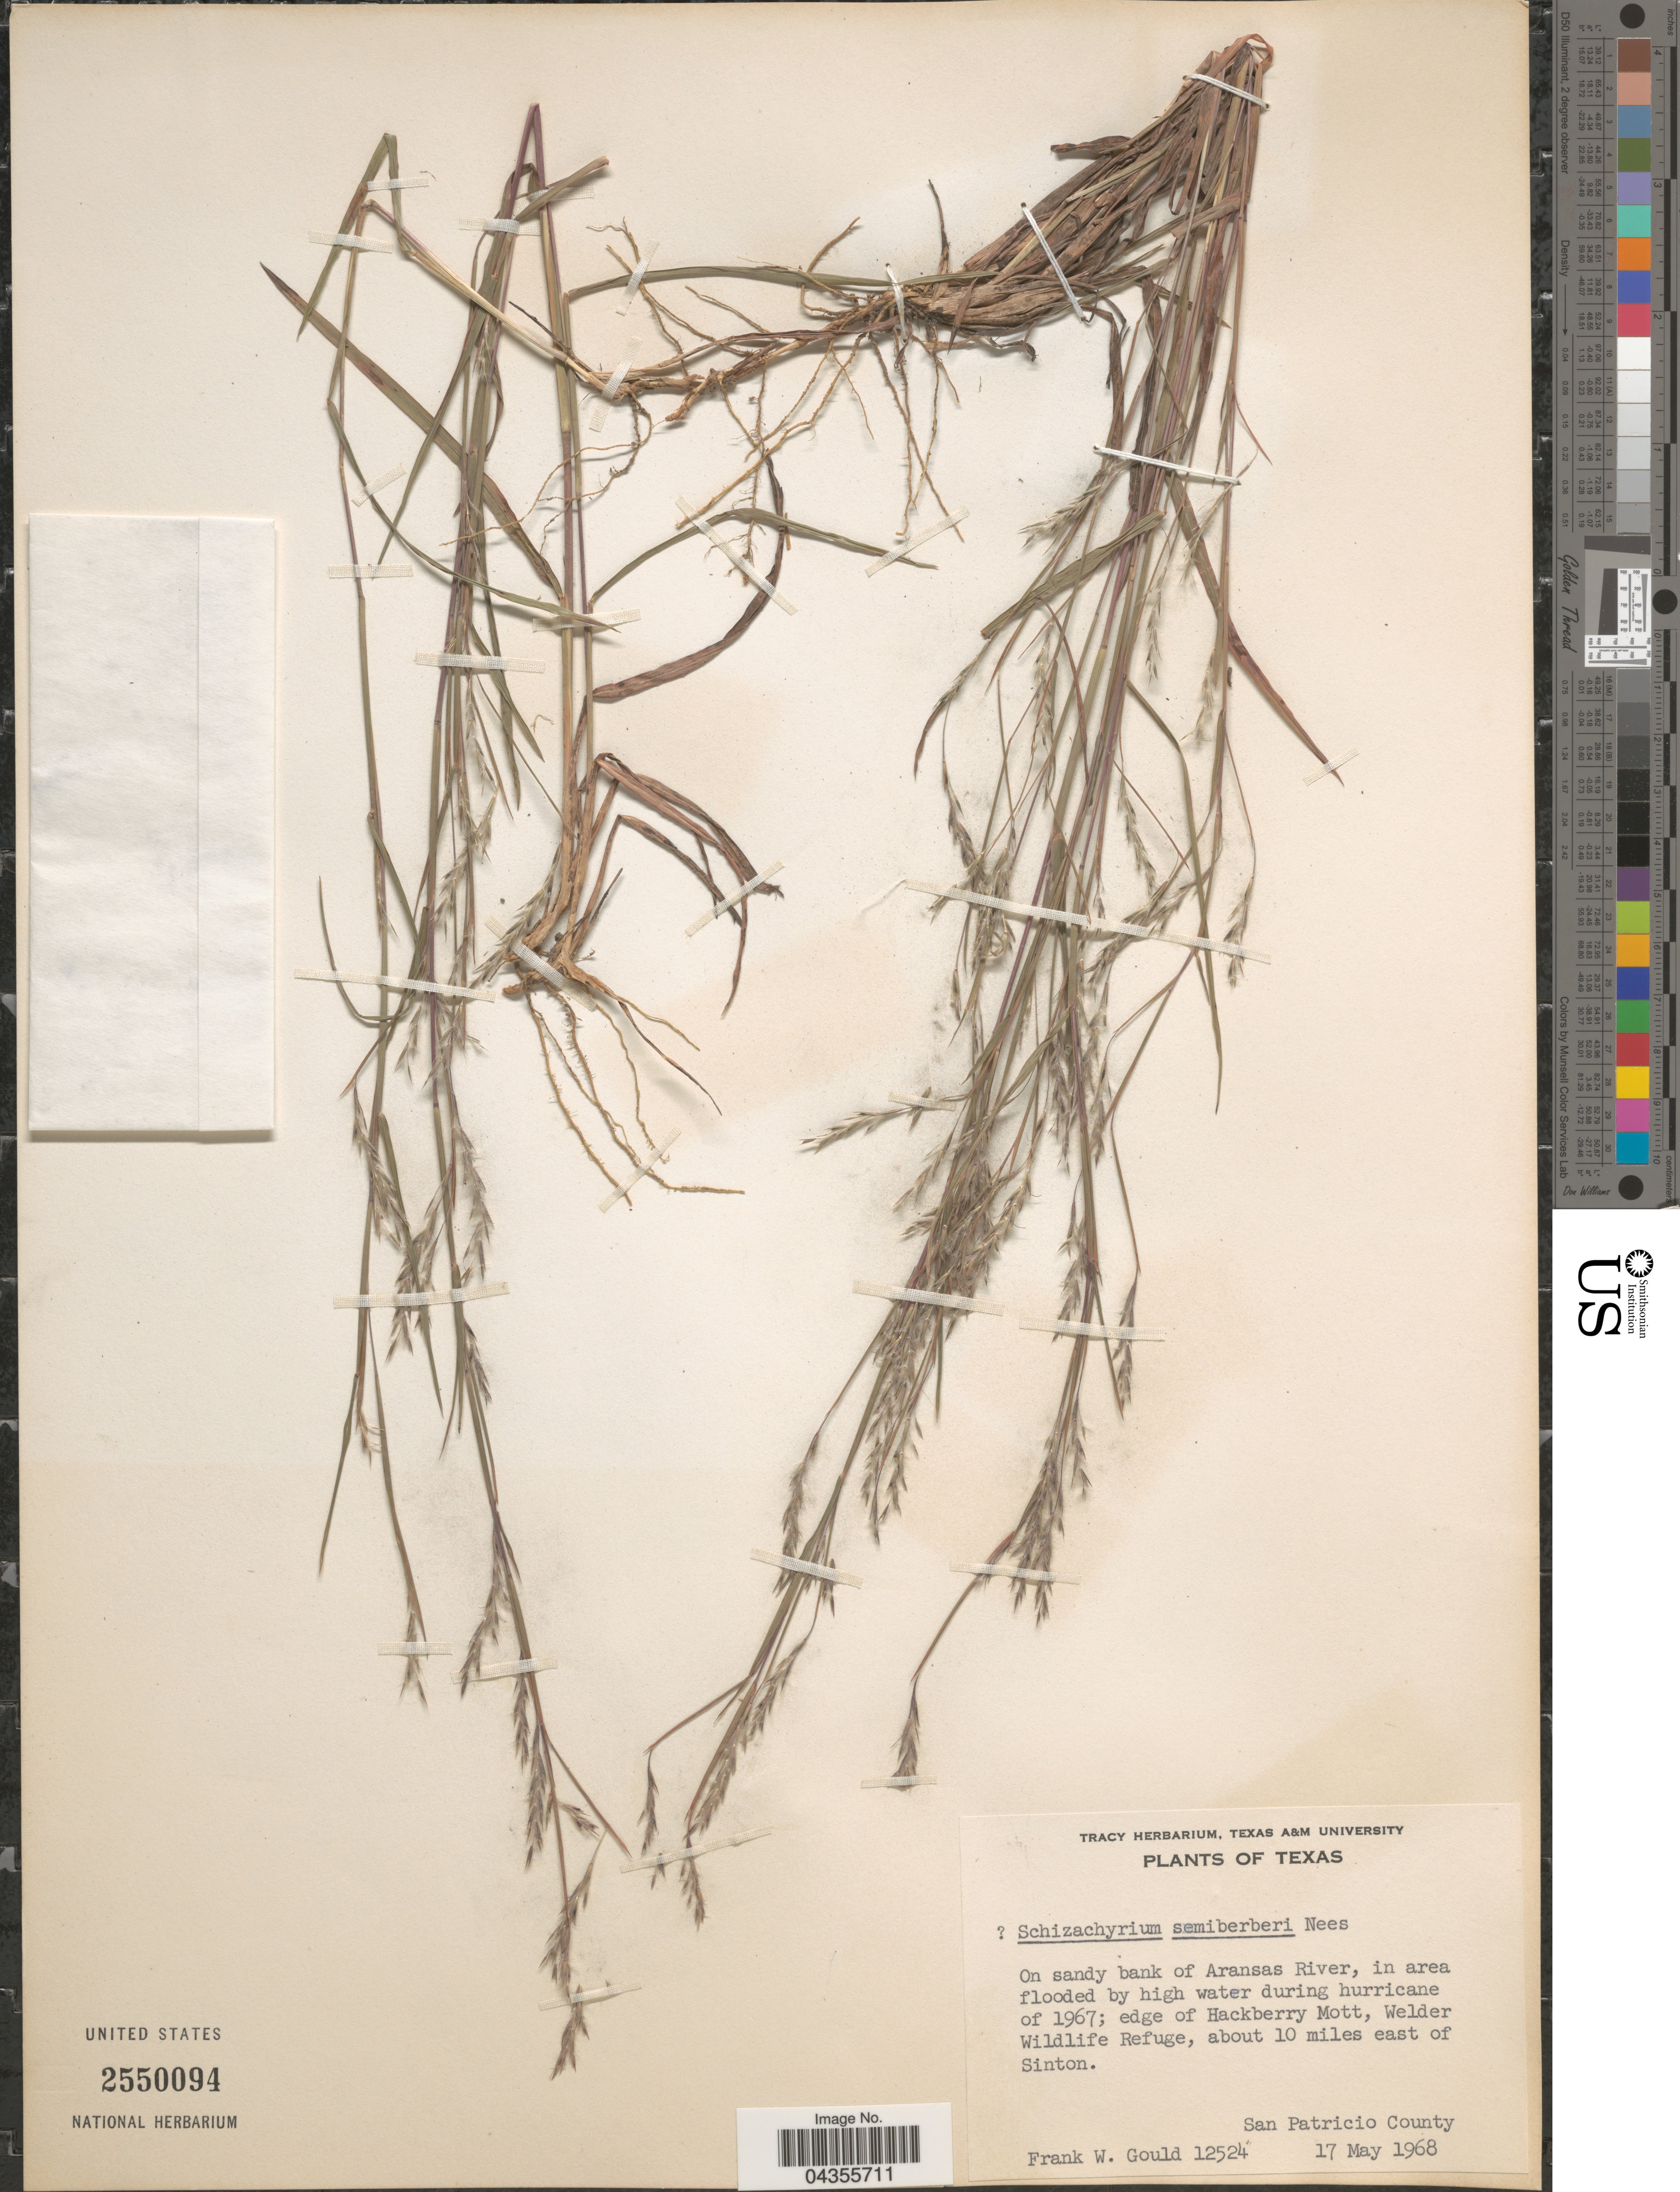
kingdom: Plantae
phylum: Tracheophyta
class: Liliopsida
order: Poales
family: Poaceae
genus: Schizachyrium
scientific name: Schizachyrium sp.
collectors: F. W. Gould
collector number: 12524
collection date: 1968-05-17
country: United States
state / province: Texas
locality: On sandy bank of Aransas River, in area flooded by high water during hurricane of 1967; edge of Hackberry Mott, Welder Wildlife Refuge, about 10 miles east of Sinton. San Patricio County.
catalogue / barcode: US 2550094